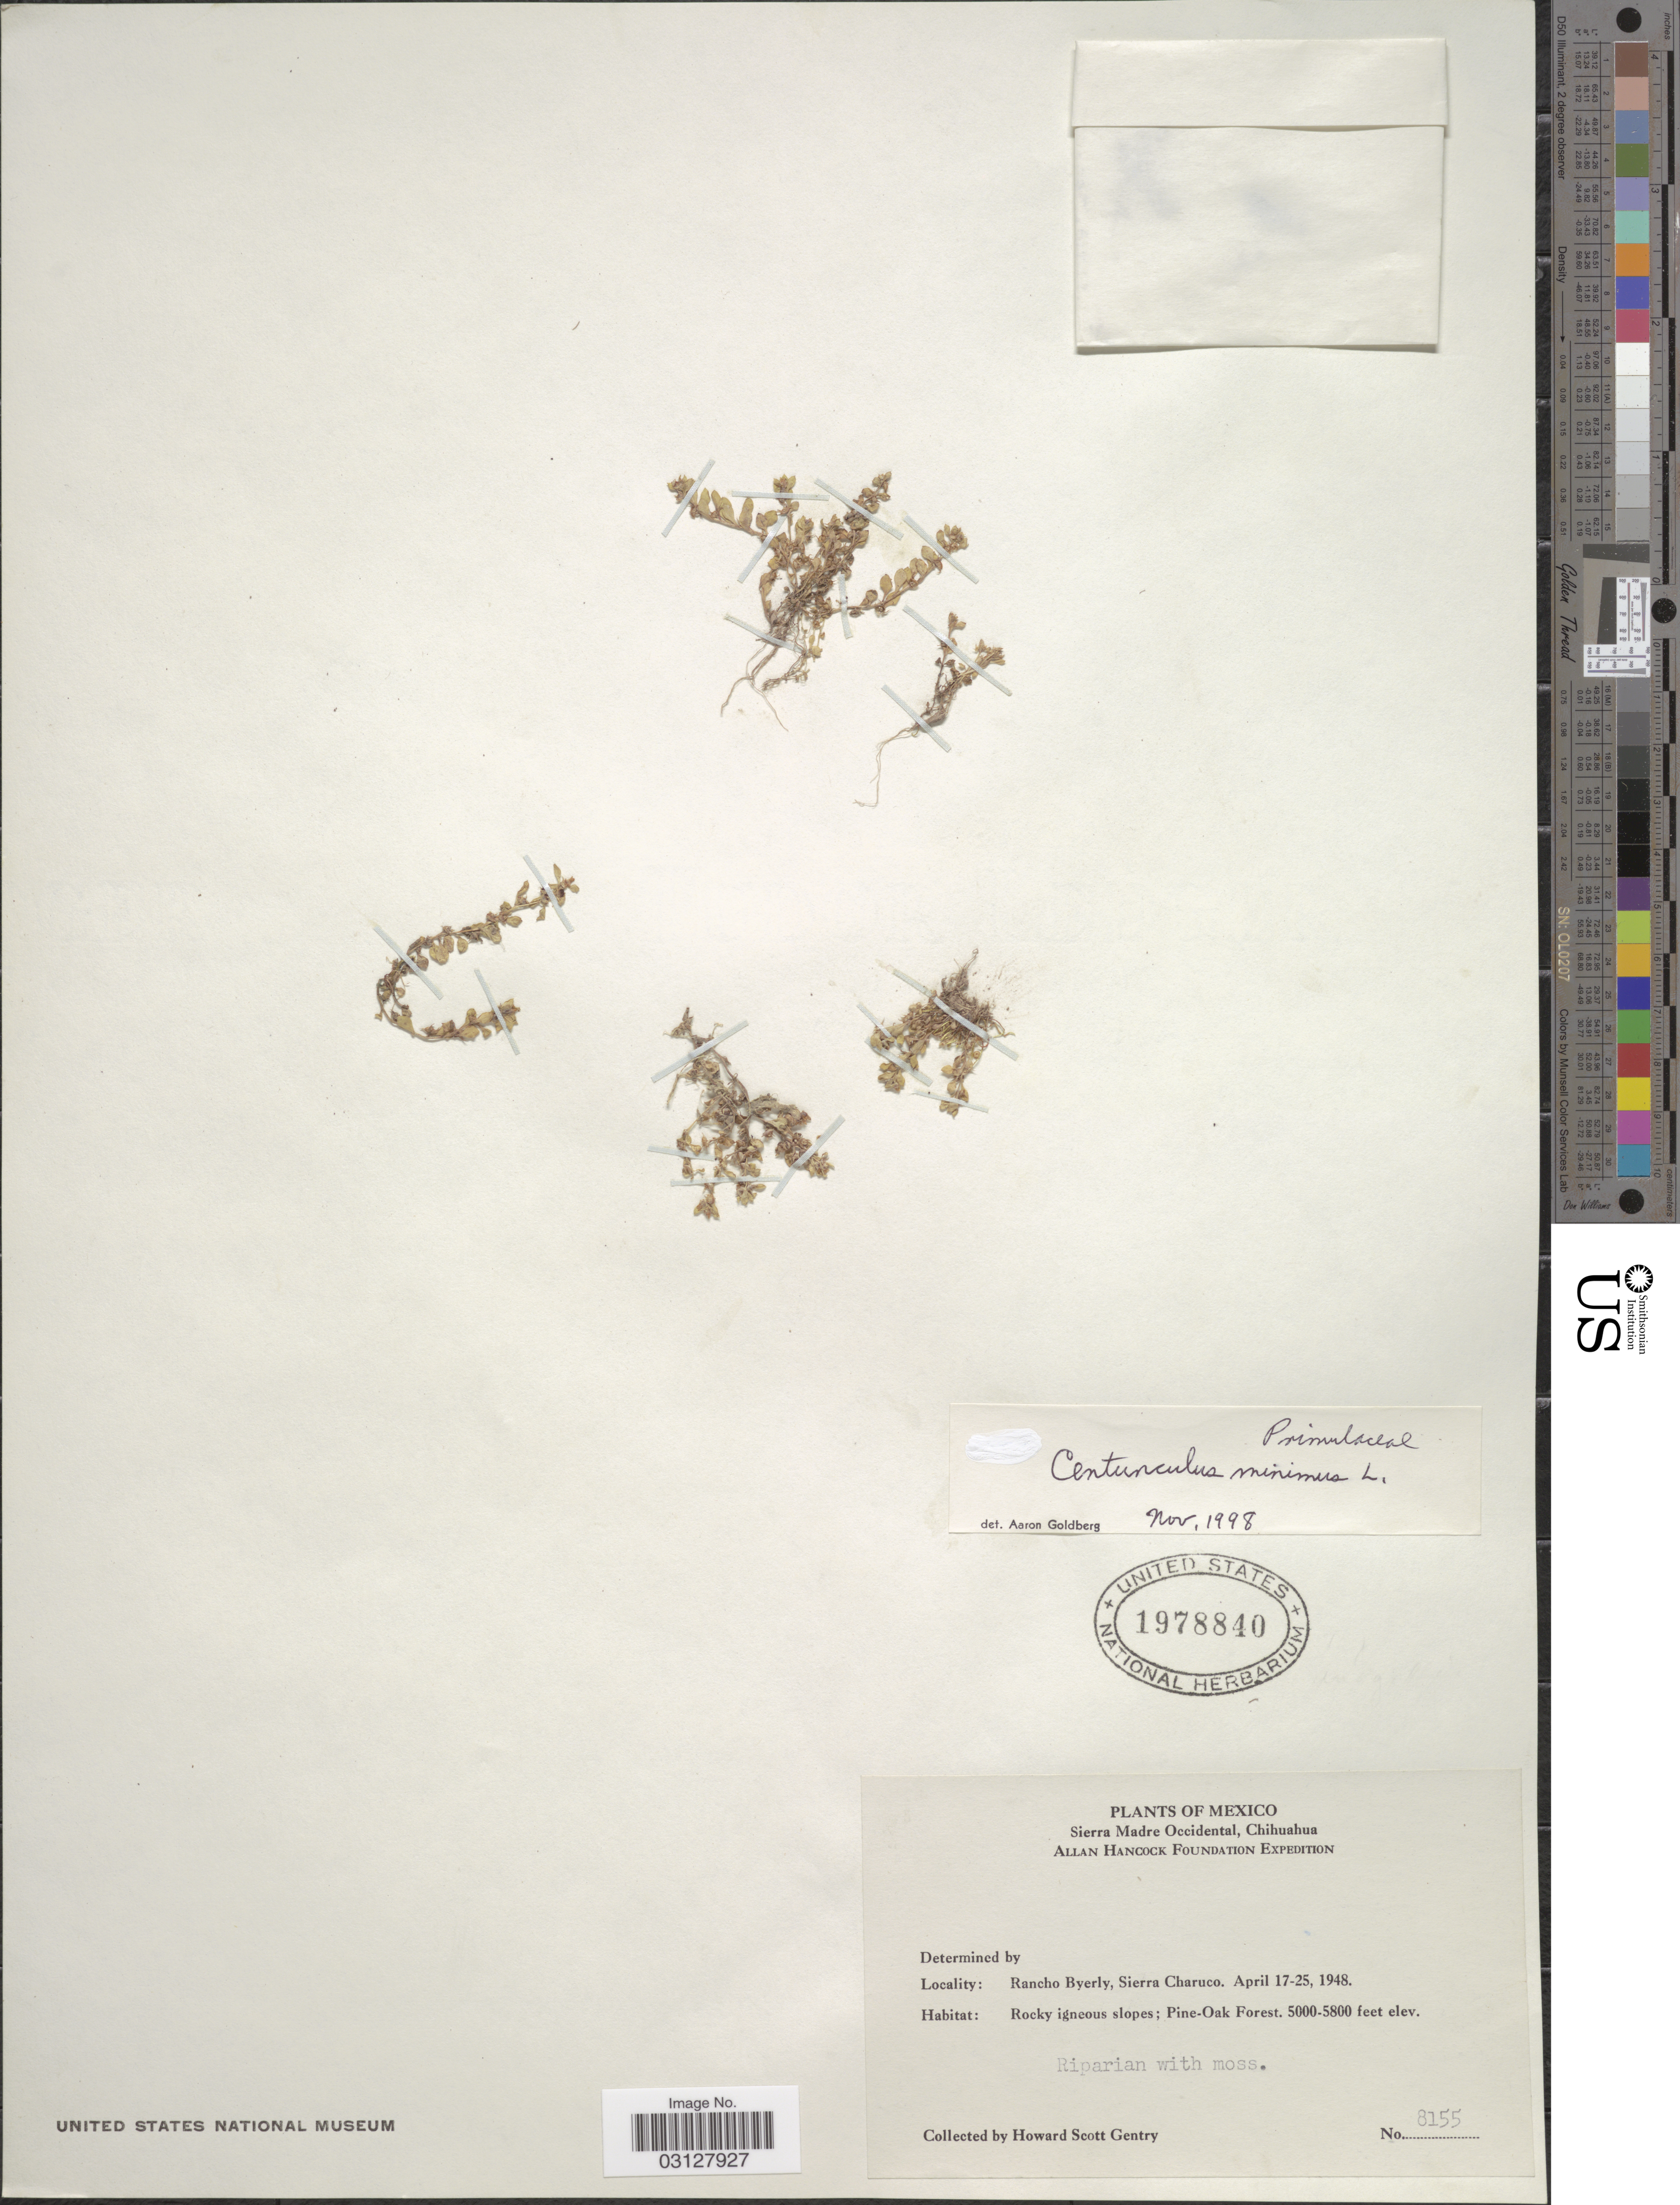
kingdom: Plantae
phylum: Tracheophyta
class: Magnoliopsida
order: Ericales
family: Primulaceae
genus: Centunculus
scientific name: Centunculus minimus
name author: L.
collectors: H. S. Gentry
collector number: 8155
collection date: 1948-04-17/1948-04-25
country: Mexico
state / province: Chihuahua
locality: Sierra Madre Occidental. Rancho Byerly, Sierra Charuco.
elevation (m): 1524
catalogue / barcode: US 1978840